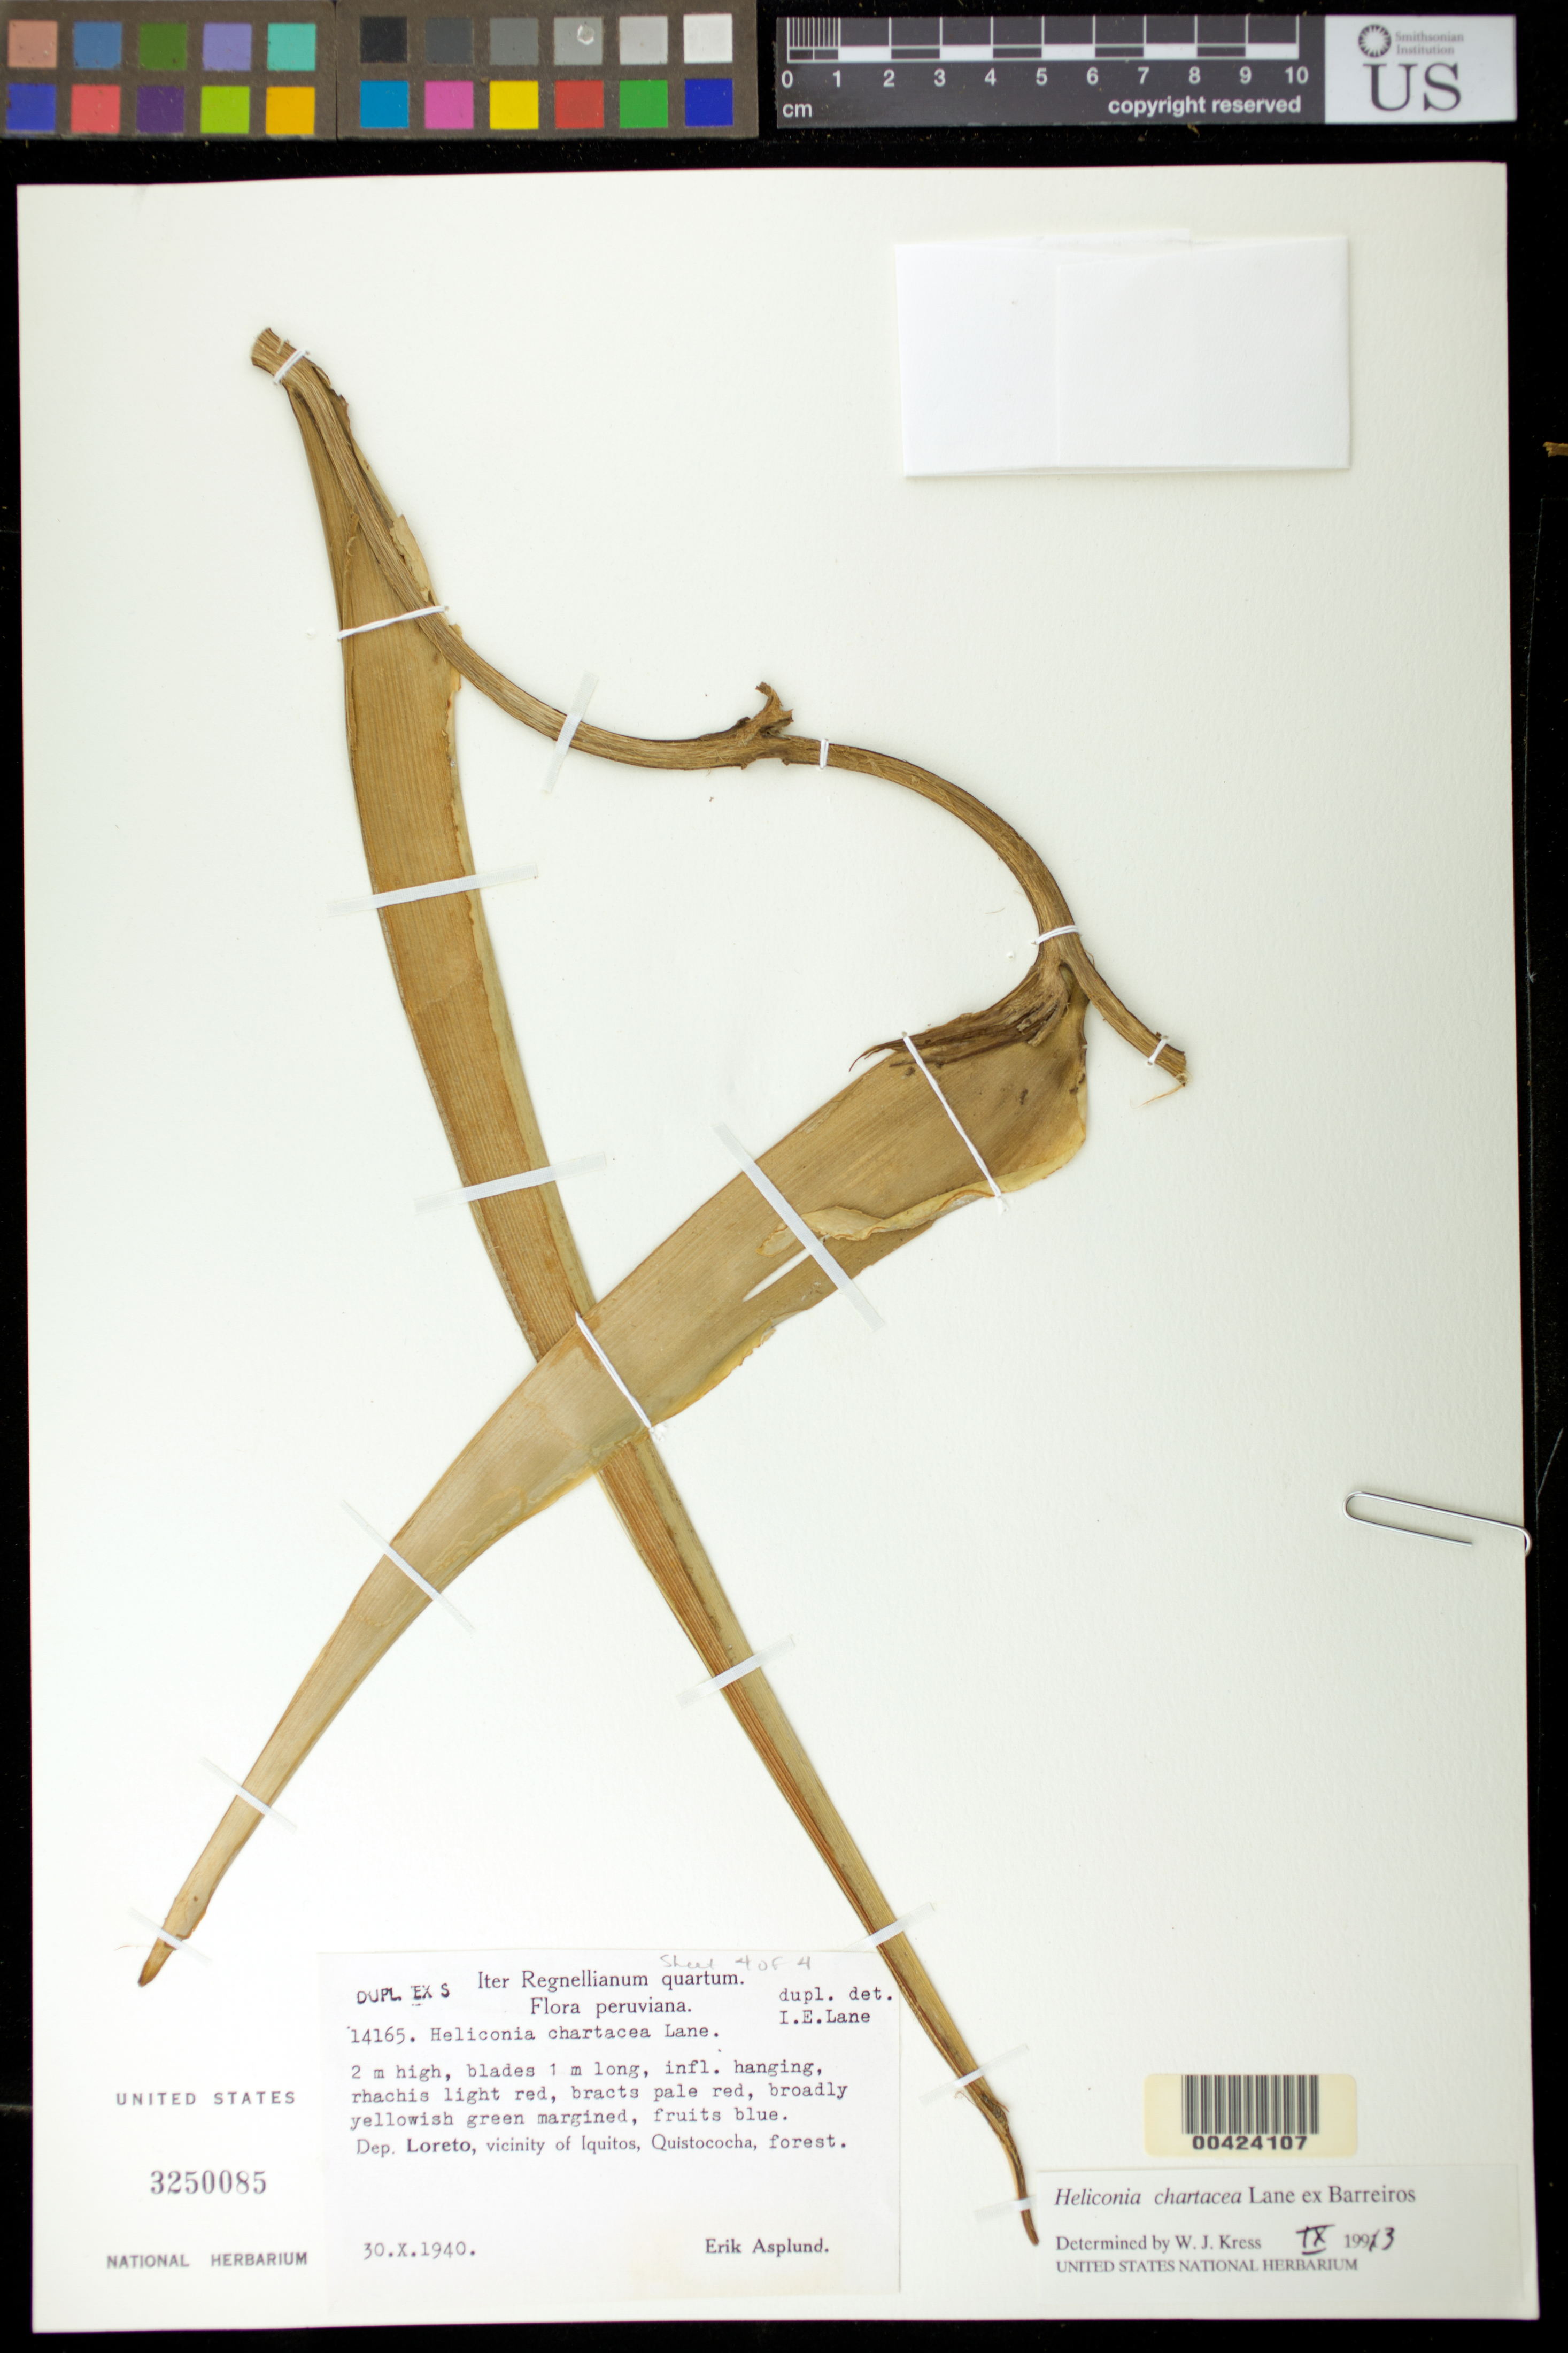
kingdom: Plantae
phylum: Tracheophyta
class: Liliopsida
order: Zingiberales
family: Heliconiaceae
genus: Heliconia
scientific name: Heliconia chartacea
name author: Lane ex Barreiros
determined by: Kress, W. J., (US), Smithsonian Institution - National Museum of Natural History (UNITED STATES)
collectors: E. Asplund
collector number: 14165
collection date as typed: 30 Oct 1940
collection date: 1940-10-30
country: Peru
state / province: Loreto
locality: Quistococha; vicinity of iquitos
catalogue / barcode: US 3250085